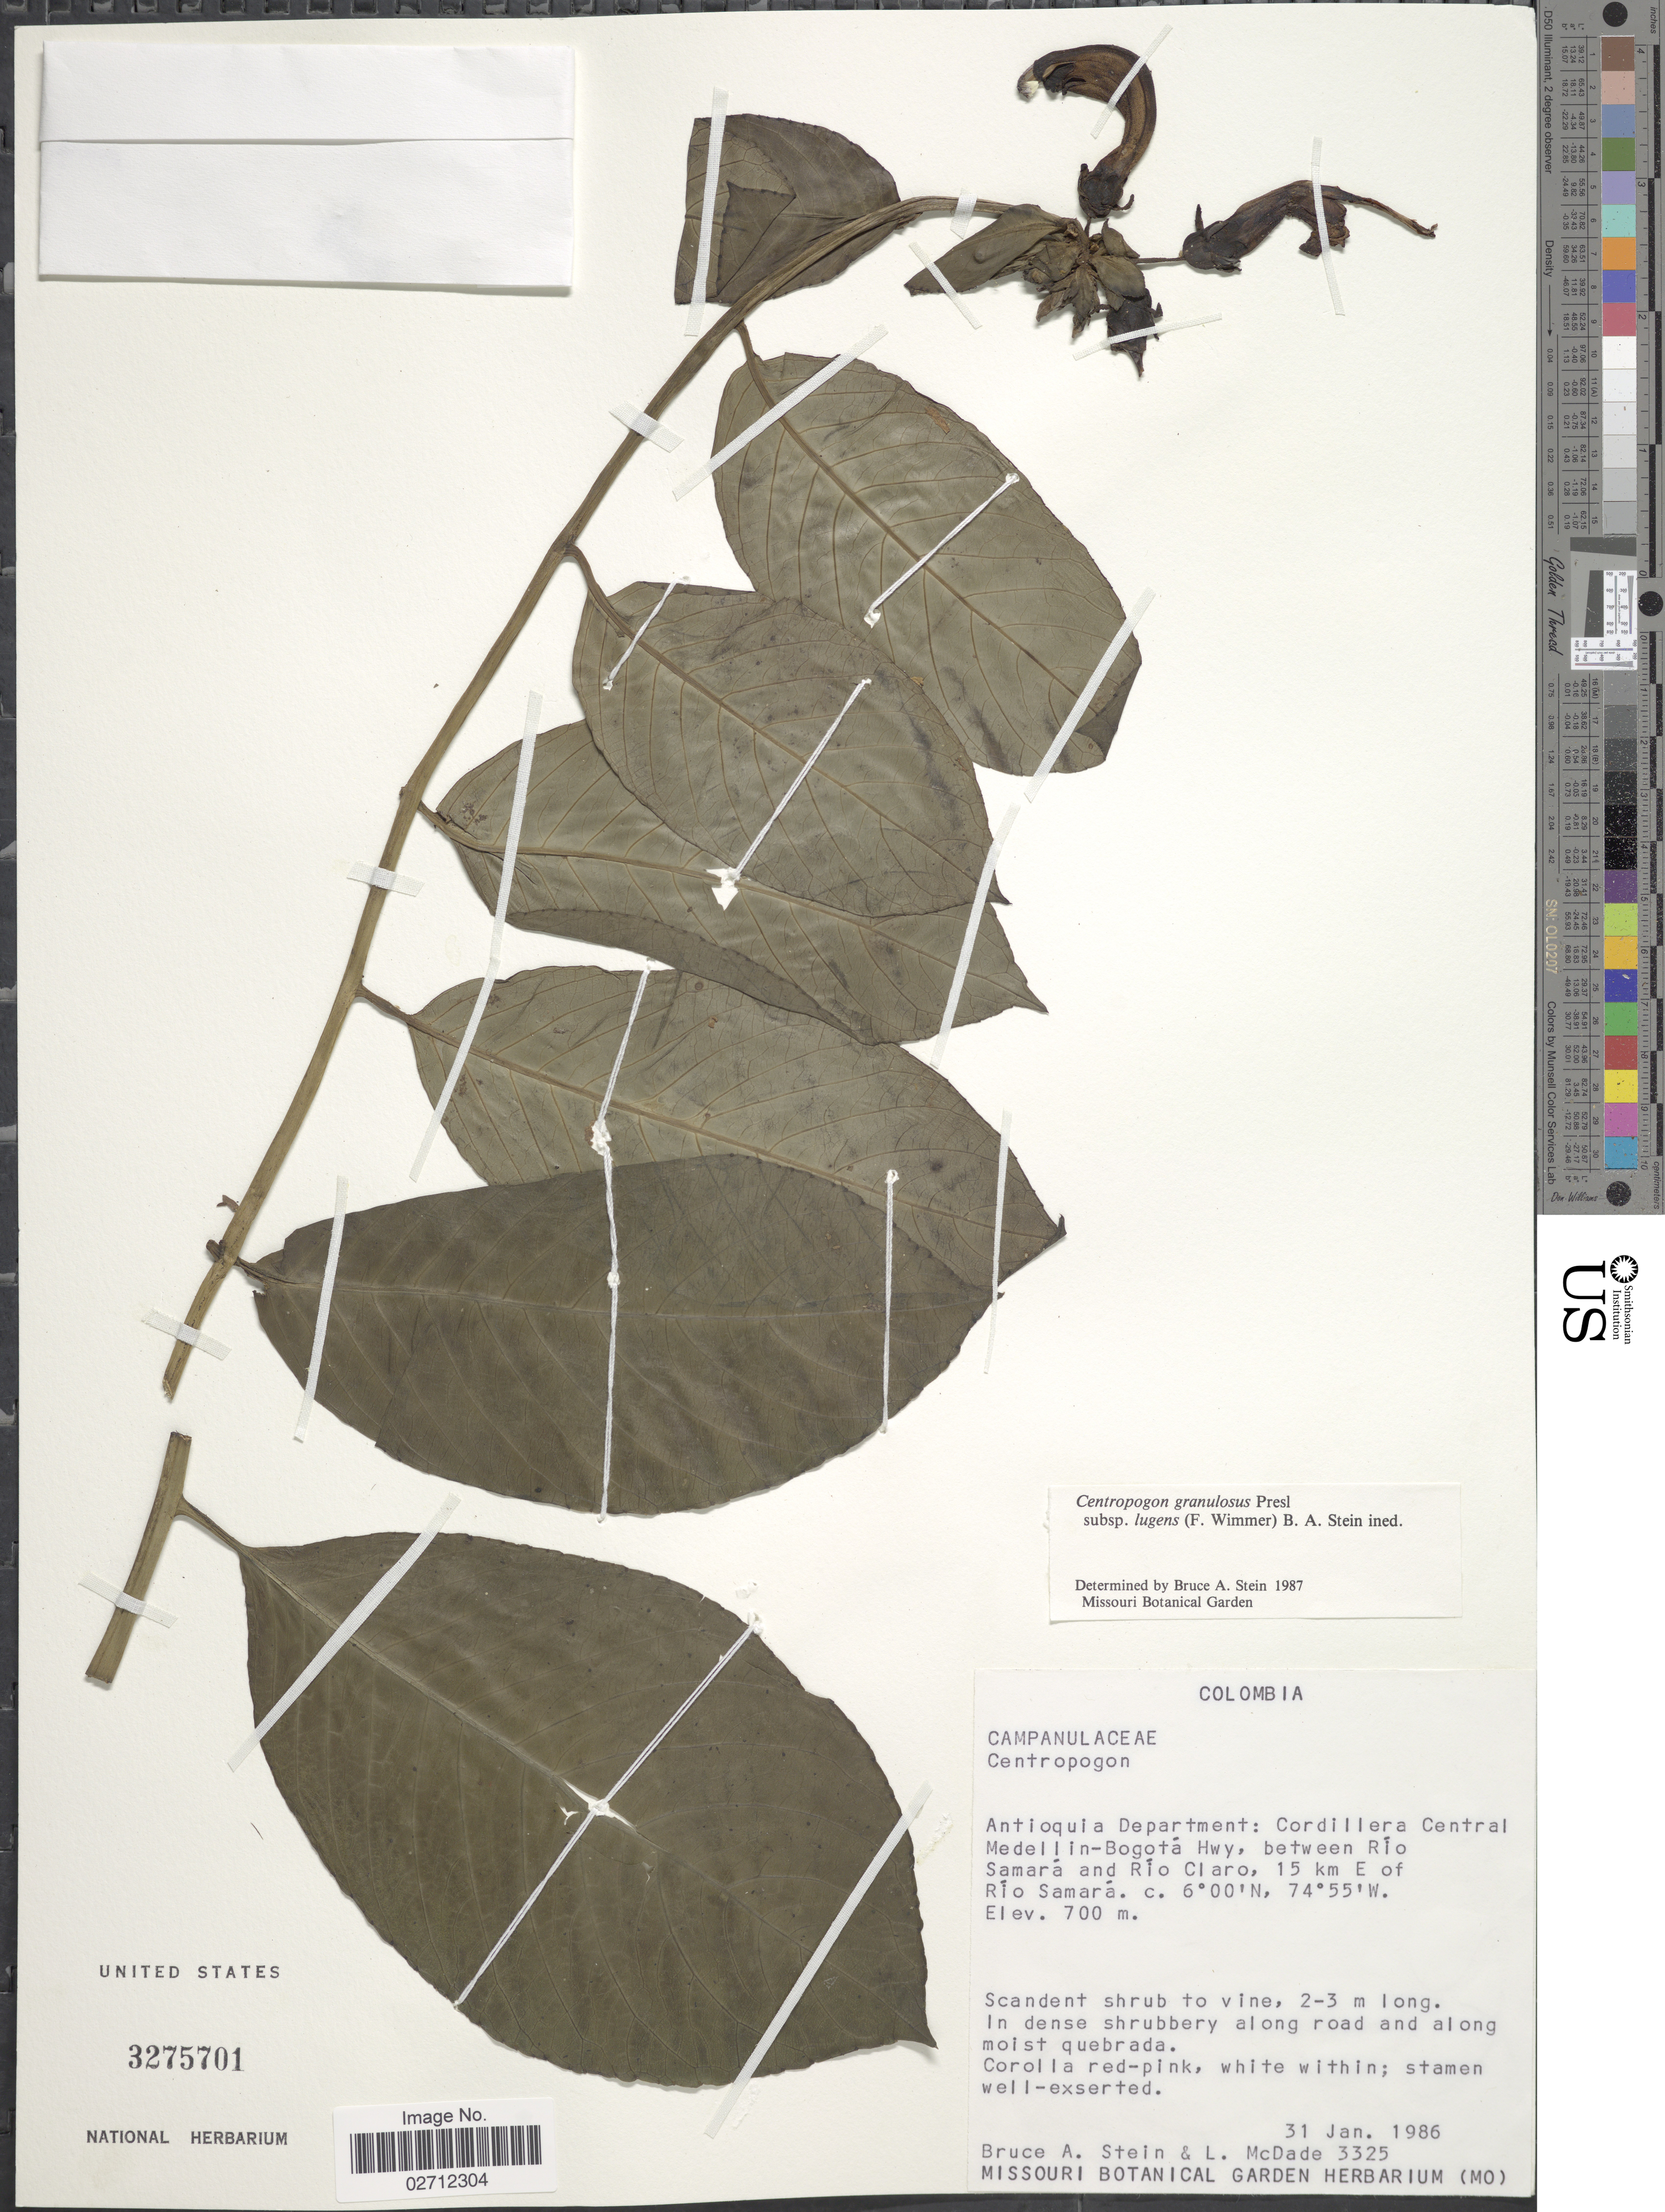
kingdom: Plantae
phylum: Tracheophyta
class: Magnoliopsida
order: Asterales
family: Campanulaceae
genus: Centropogon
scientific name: Centropogon granulosus subsp. lugens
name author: B.A. Stein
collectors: B. A. Stein & L. McDade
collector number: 3325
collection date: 1986-01-31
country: Colombia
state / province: Antioquia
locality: Antioquia Department: Cordillera Central Medellin-Bogotá Hwy, between Río Samará and Río Claro, 15 km E of Río Samará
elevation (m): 700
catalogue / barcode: US 3275701